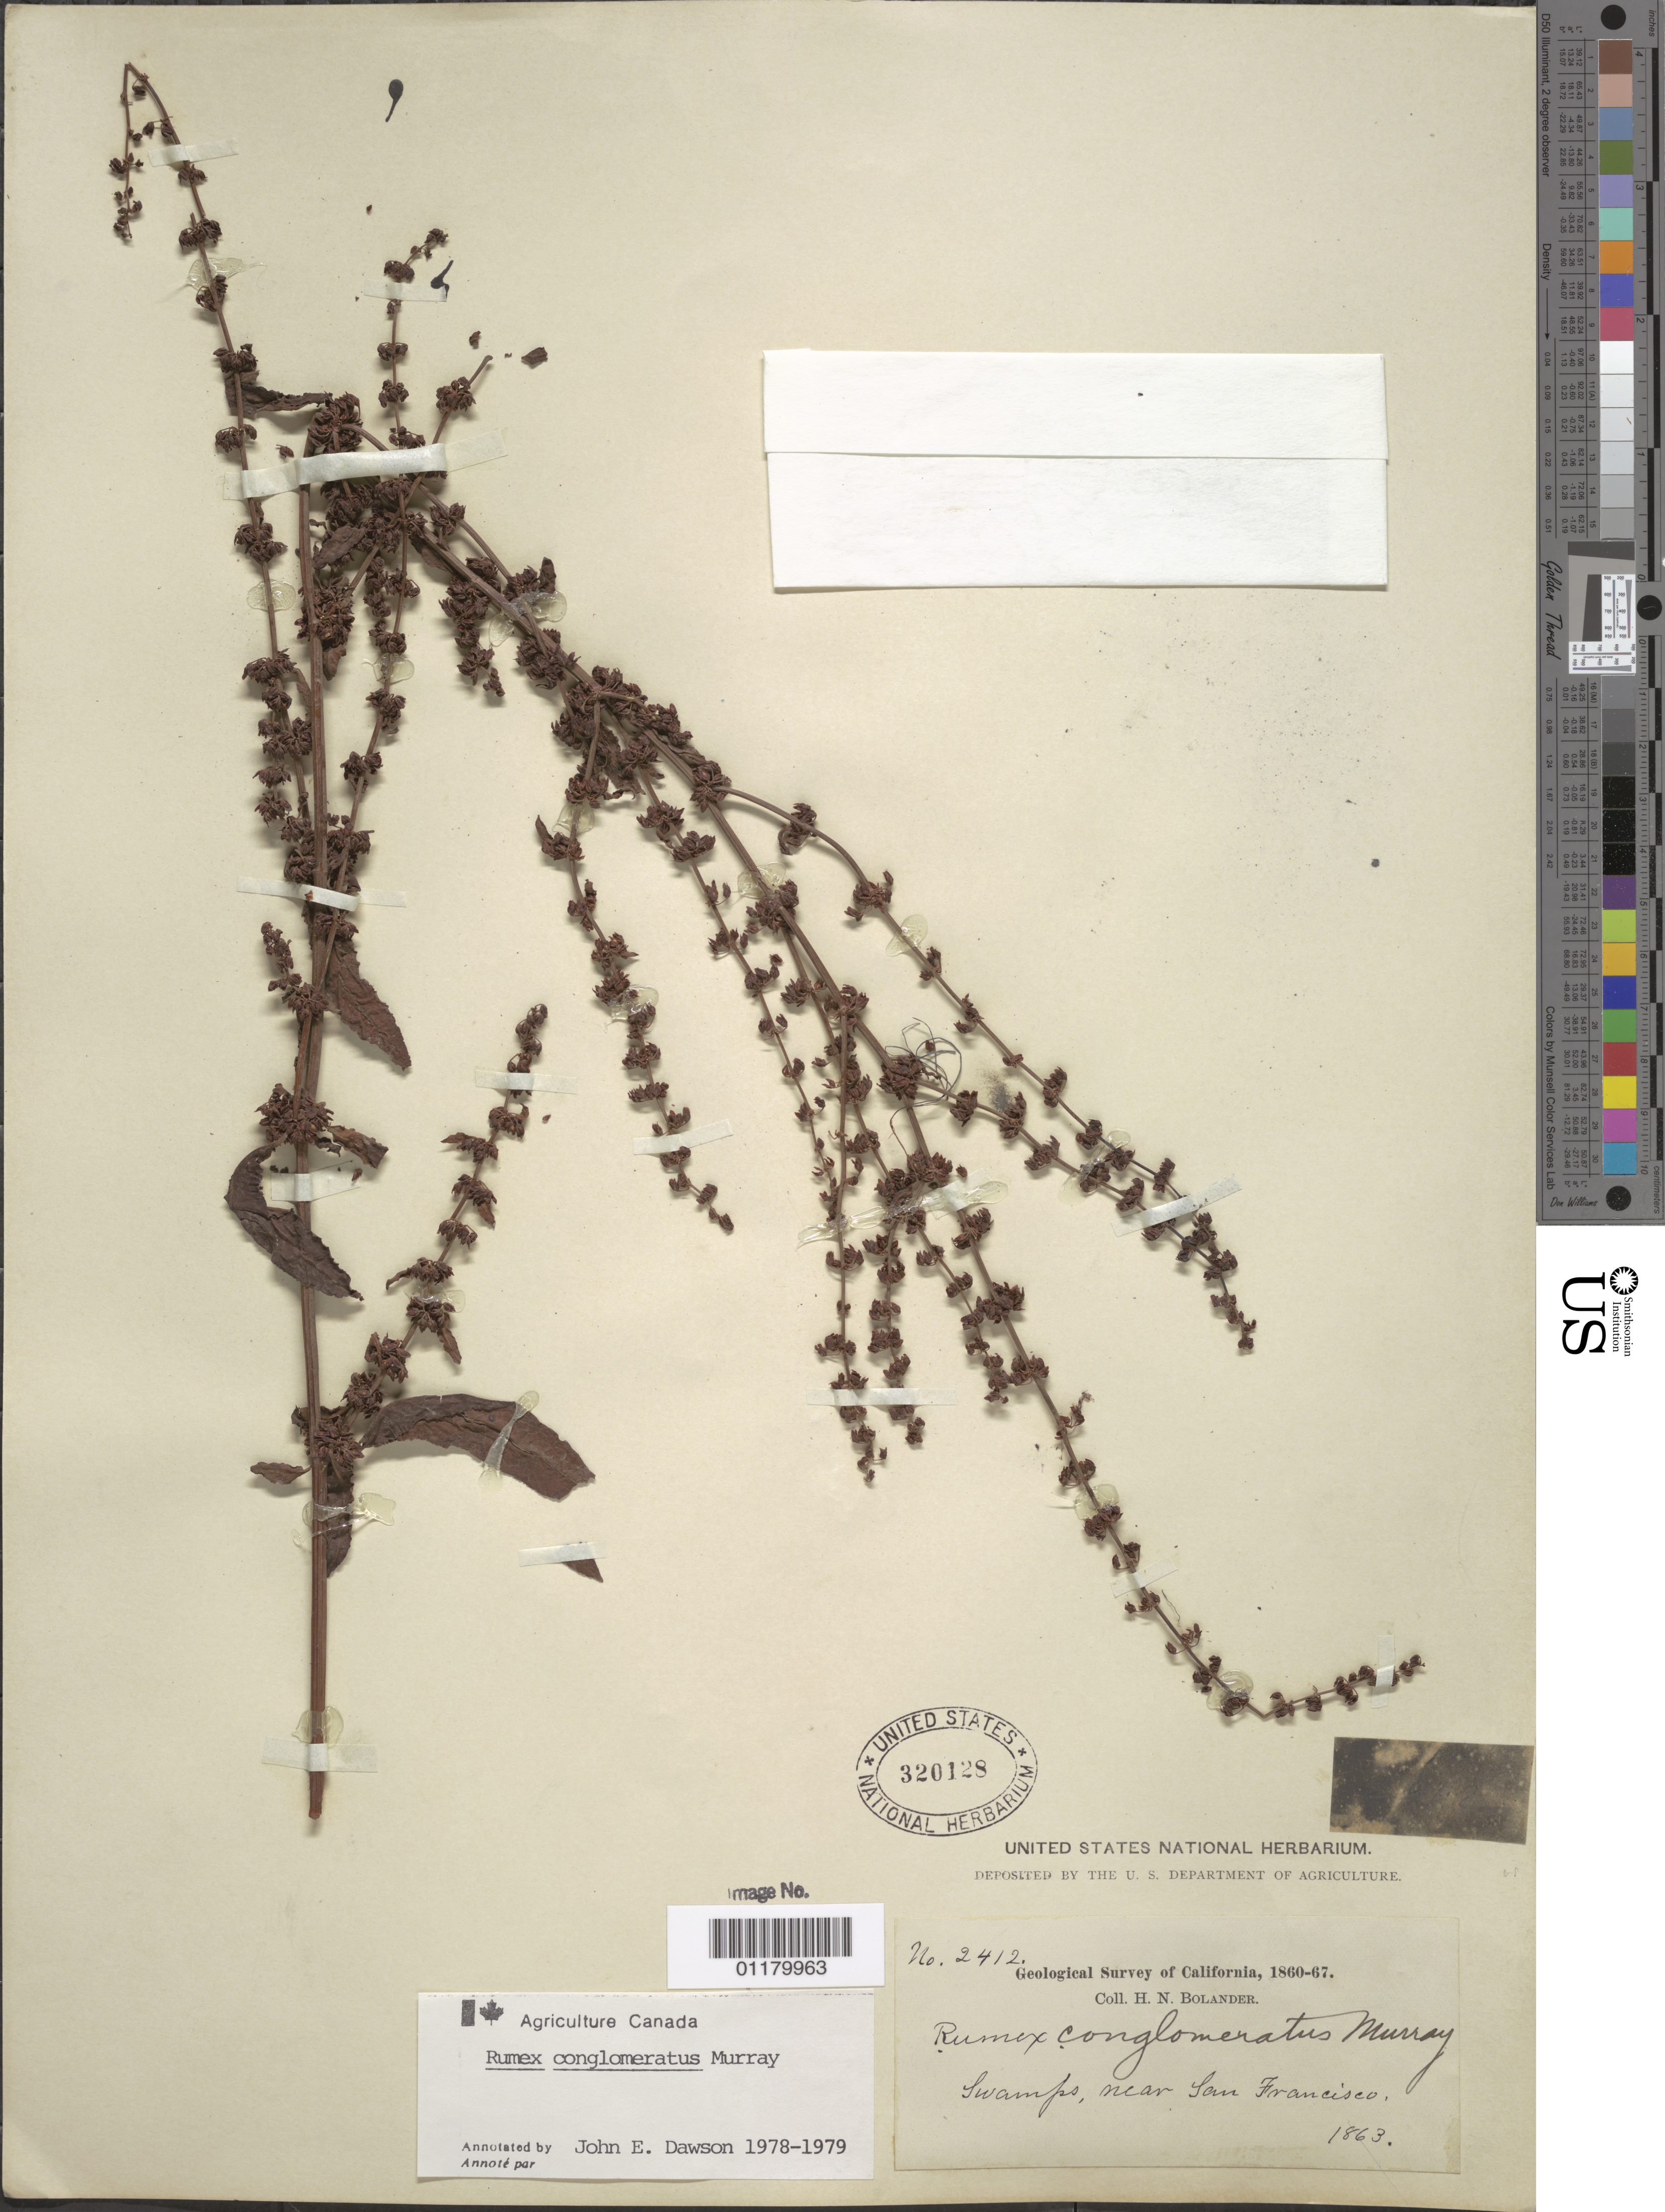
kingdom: Plantae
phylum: Tracheophyta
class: Magnoliopsida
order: Caryophyllales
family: Polygonaceae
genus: Rumex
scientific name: Rumex conglomeratus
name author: Murray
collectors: H. Bolander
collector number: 2412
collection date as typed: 1863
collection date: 1863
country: United States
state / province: California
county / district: San Francisco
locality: Near San Francisco.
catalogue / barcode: US 320128